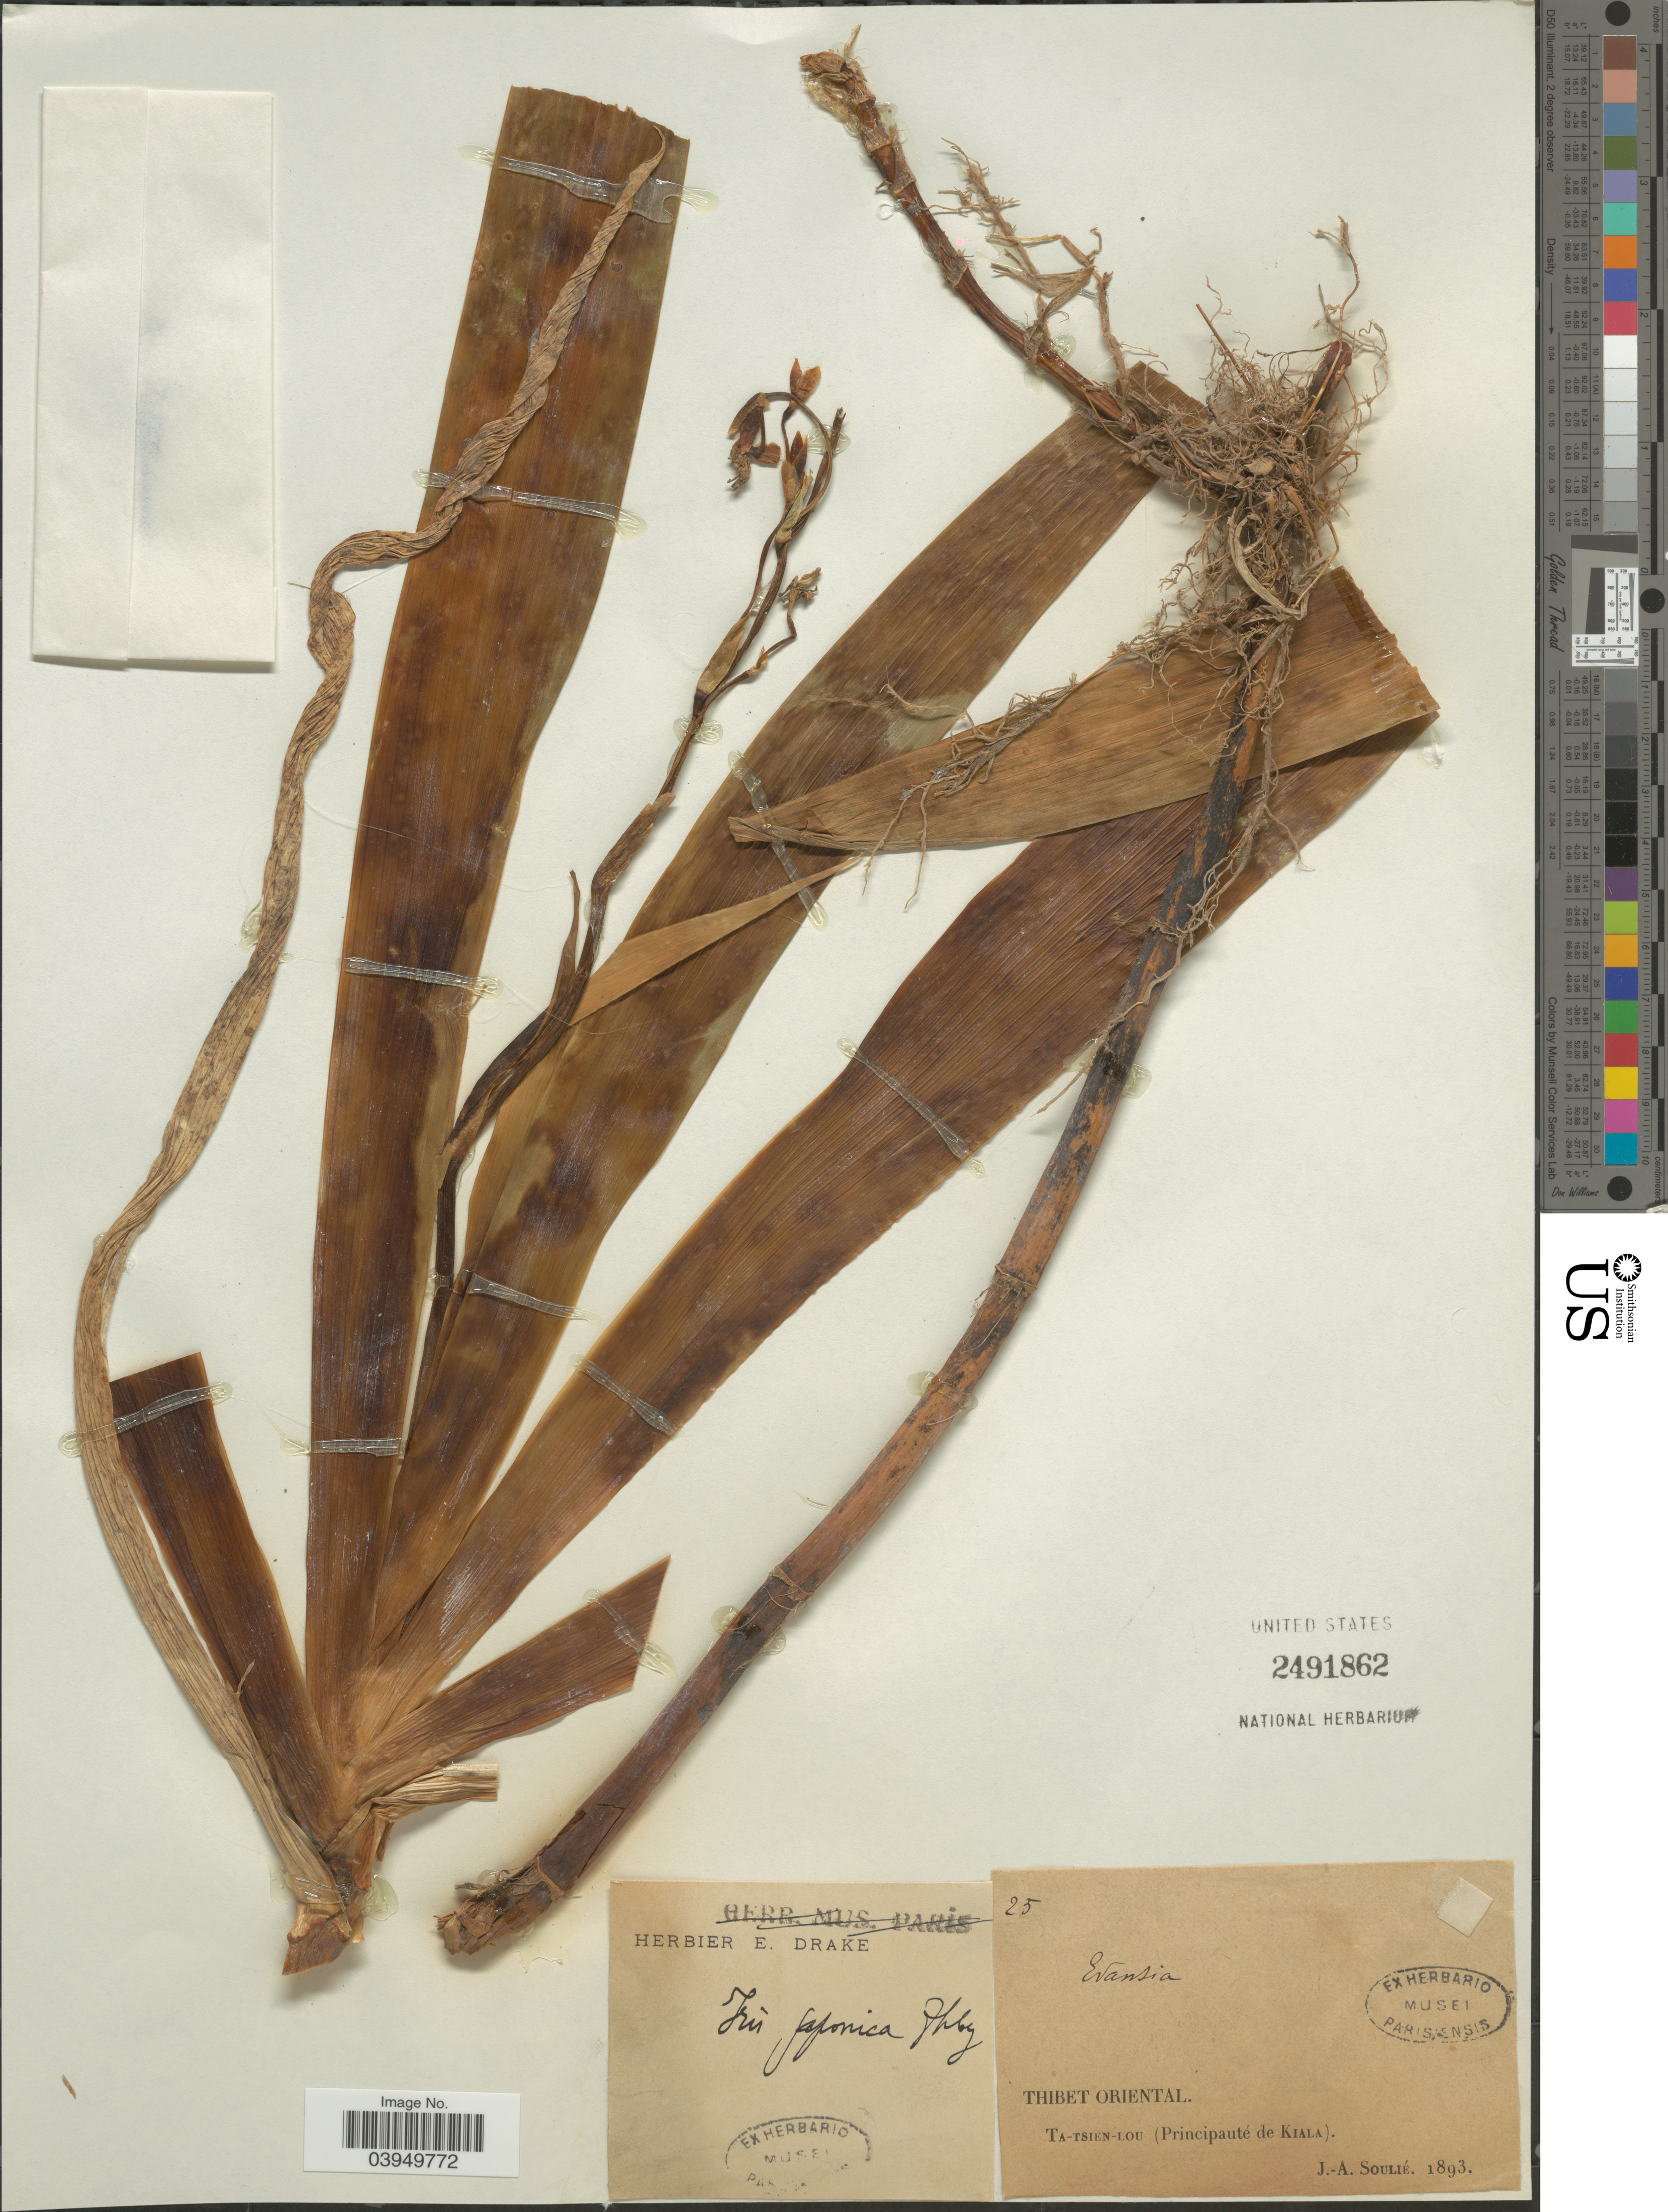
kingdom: Plantae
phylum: Tracheophyta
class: Liliopsida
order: Asparagales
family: Iridaceae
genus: Iris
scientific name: Iris japonica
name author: Thunb.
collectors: J. Soulié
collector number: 25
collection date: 1893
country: China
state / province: Xizang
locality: Thibet Oriental. Ta-Tsien-Lou (Principauté de Kiala).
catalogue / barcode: US 2491862